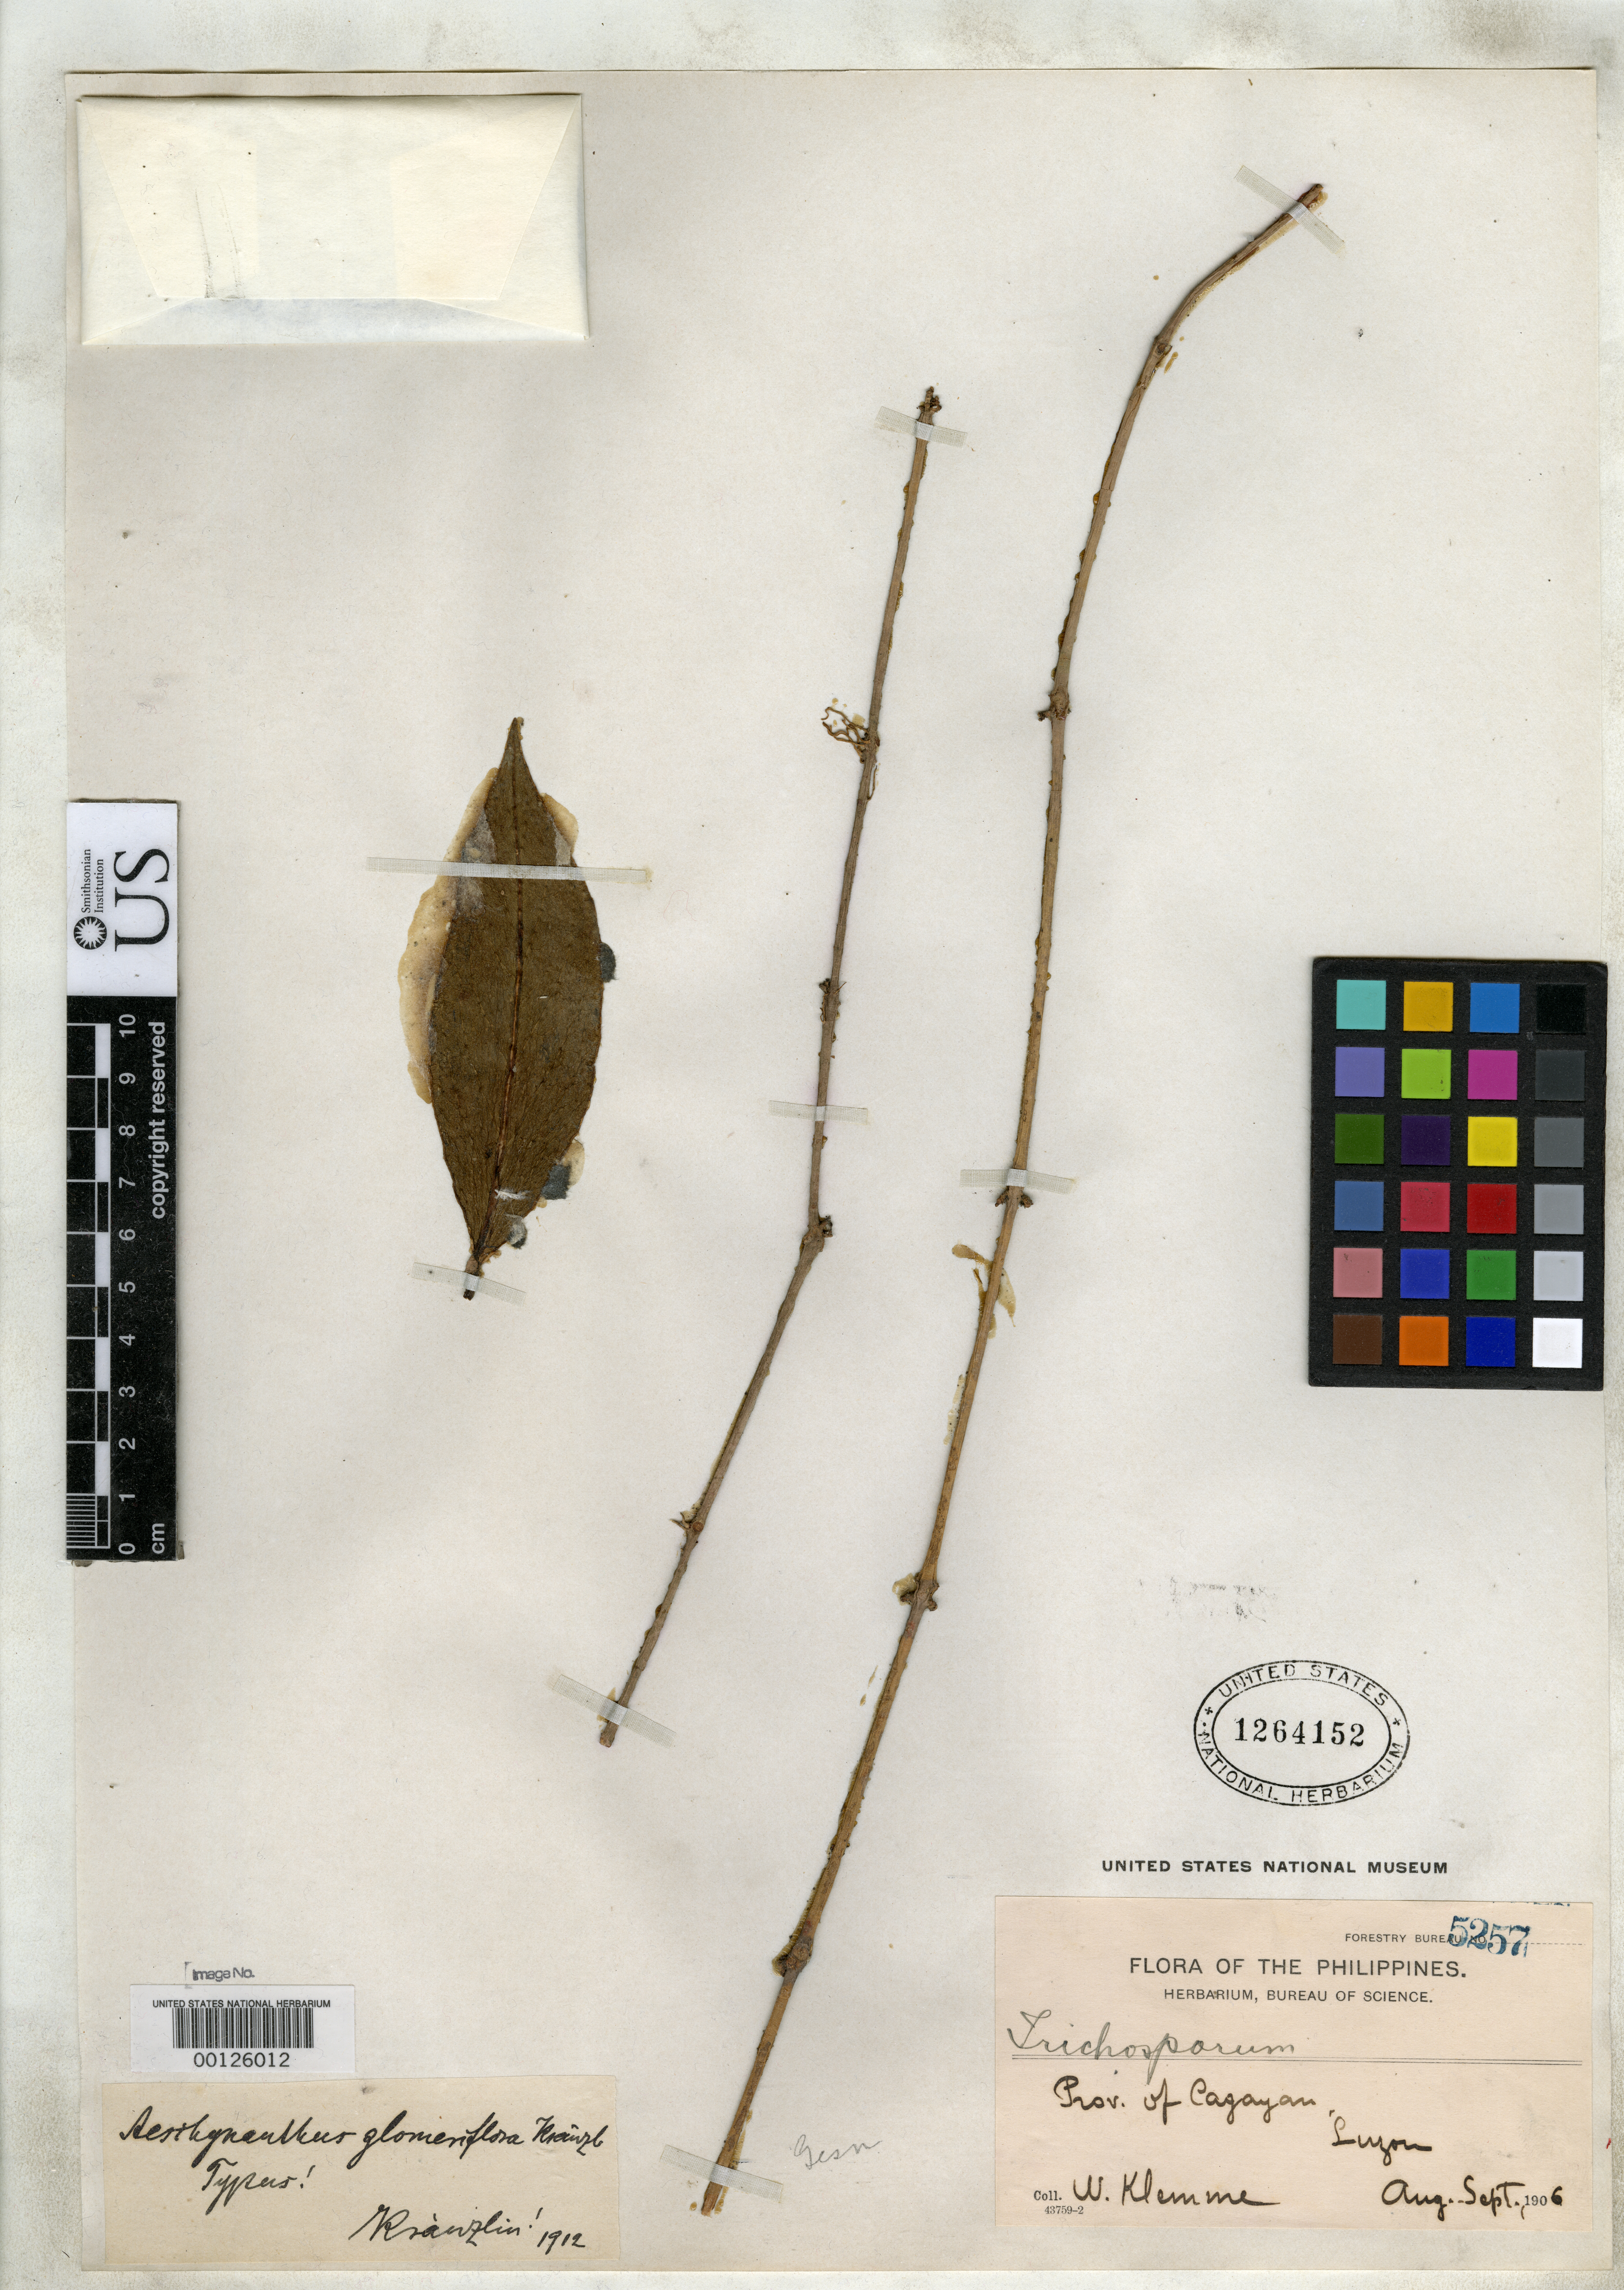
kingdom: Plantae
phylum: Tracheophyta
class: Magnoliopsida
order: Lamiales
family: Gesneriaceae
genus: Aeschynanthus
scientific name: Aeschynanthus glomeriflora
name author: Kraenzl.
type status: Isosyntype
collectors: W. Klemme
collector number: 5257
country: Philippines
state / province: Cagayan Valley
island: Luzon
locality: Cagayan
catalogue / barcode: US 1264152